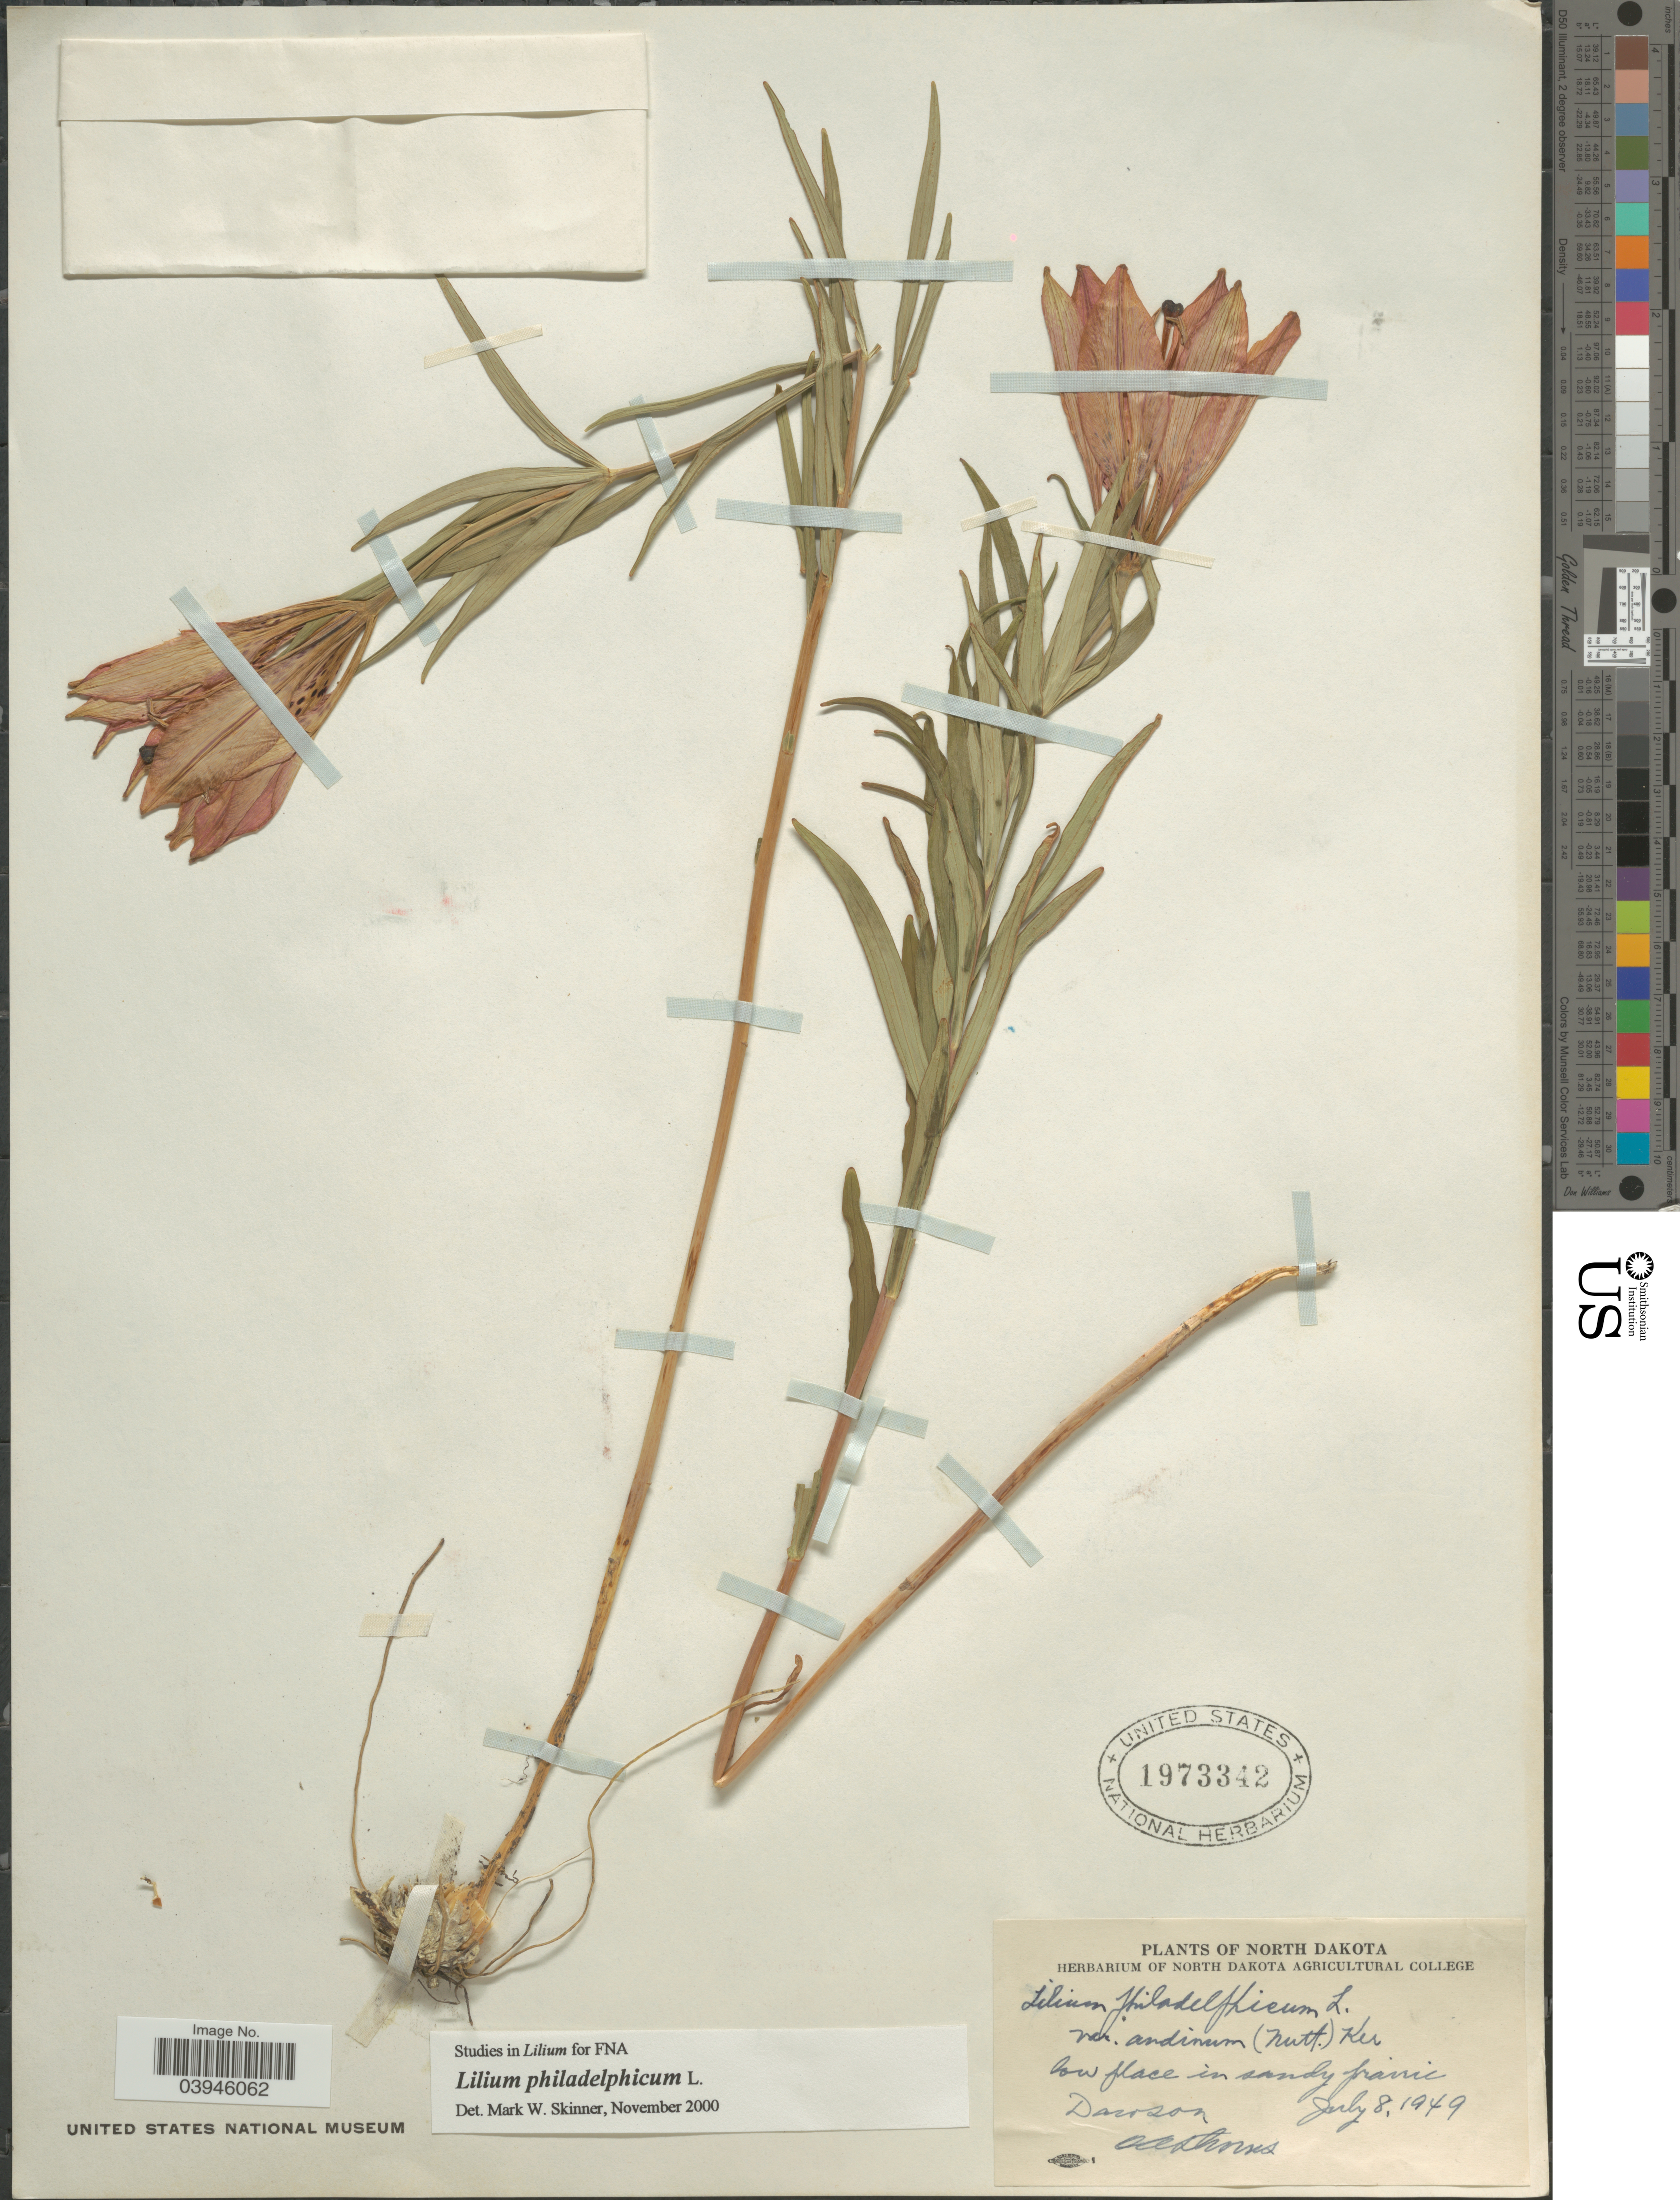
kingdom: Plantae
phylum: Tracheophyta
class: Liliopsida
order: Liliales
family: Liliaceae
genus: Lilium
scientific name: Lilium philadelphicum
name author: L.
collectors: O. A. Stevens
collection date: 1949-07-08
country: United States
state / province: North Dakota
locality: Dawson.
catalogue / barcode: US 1973342